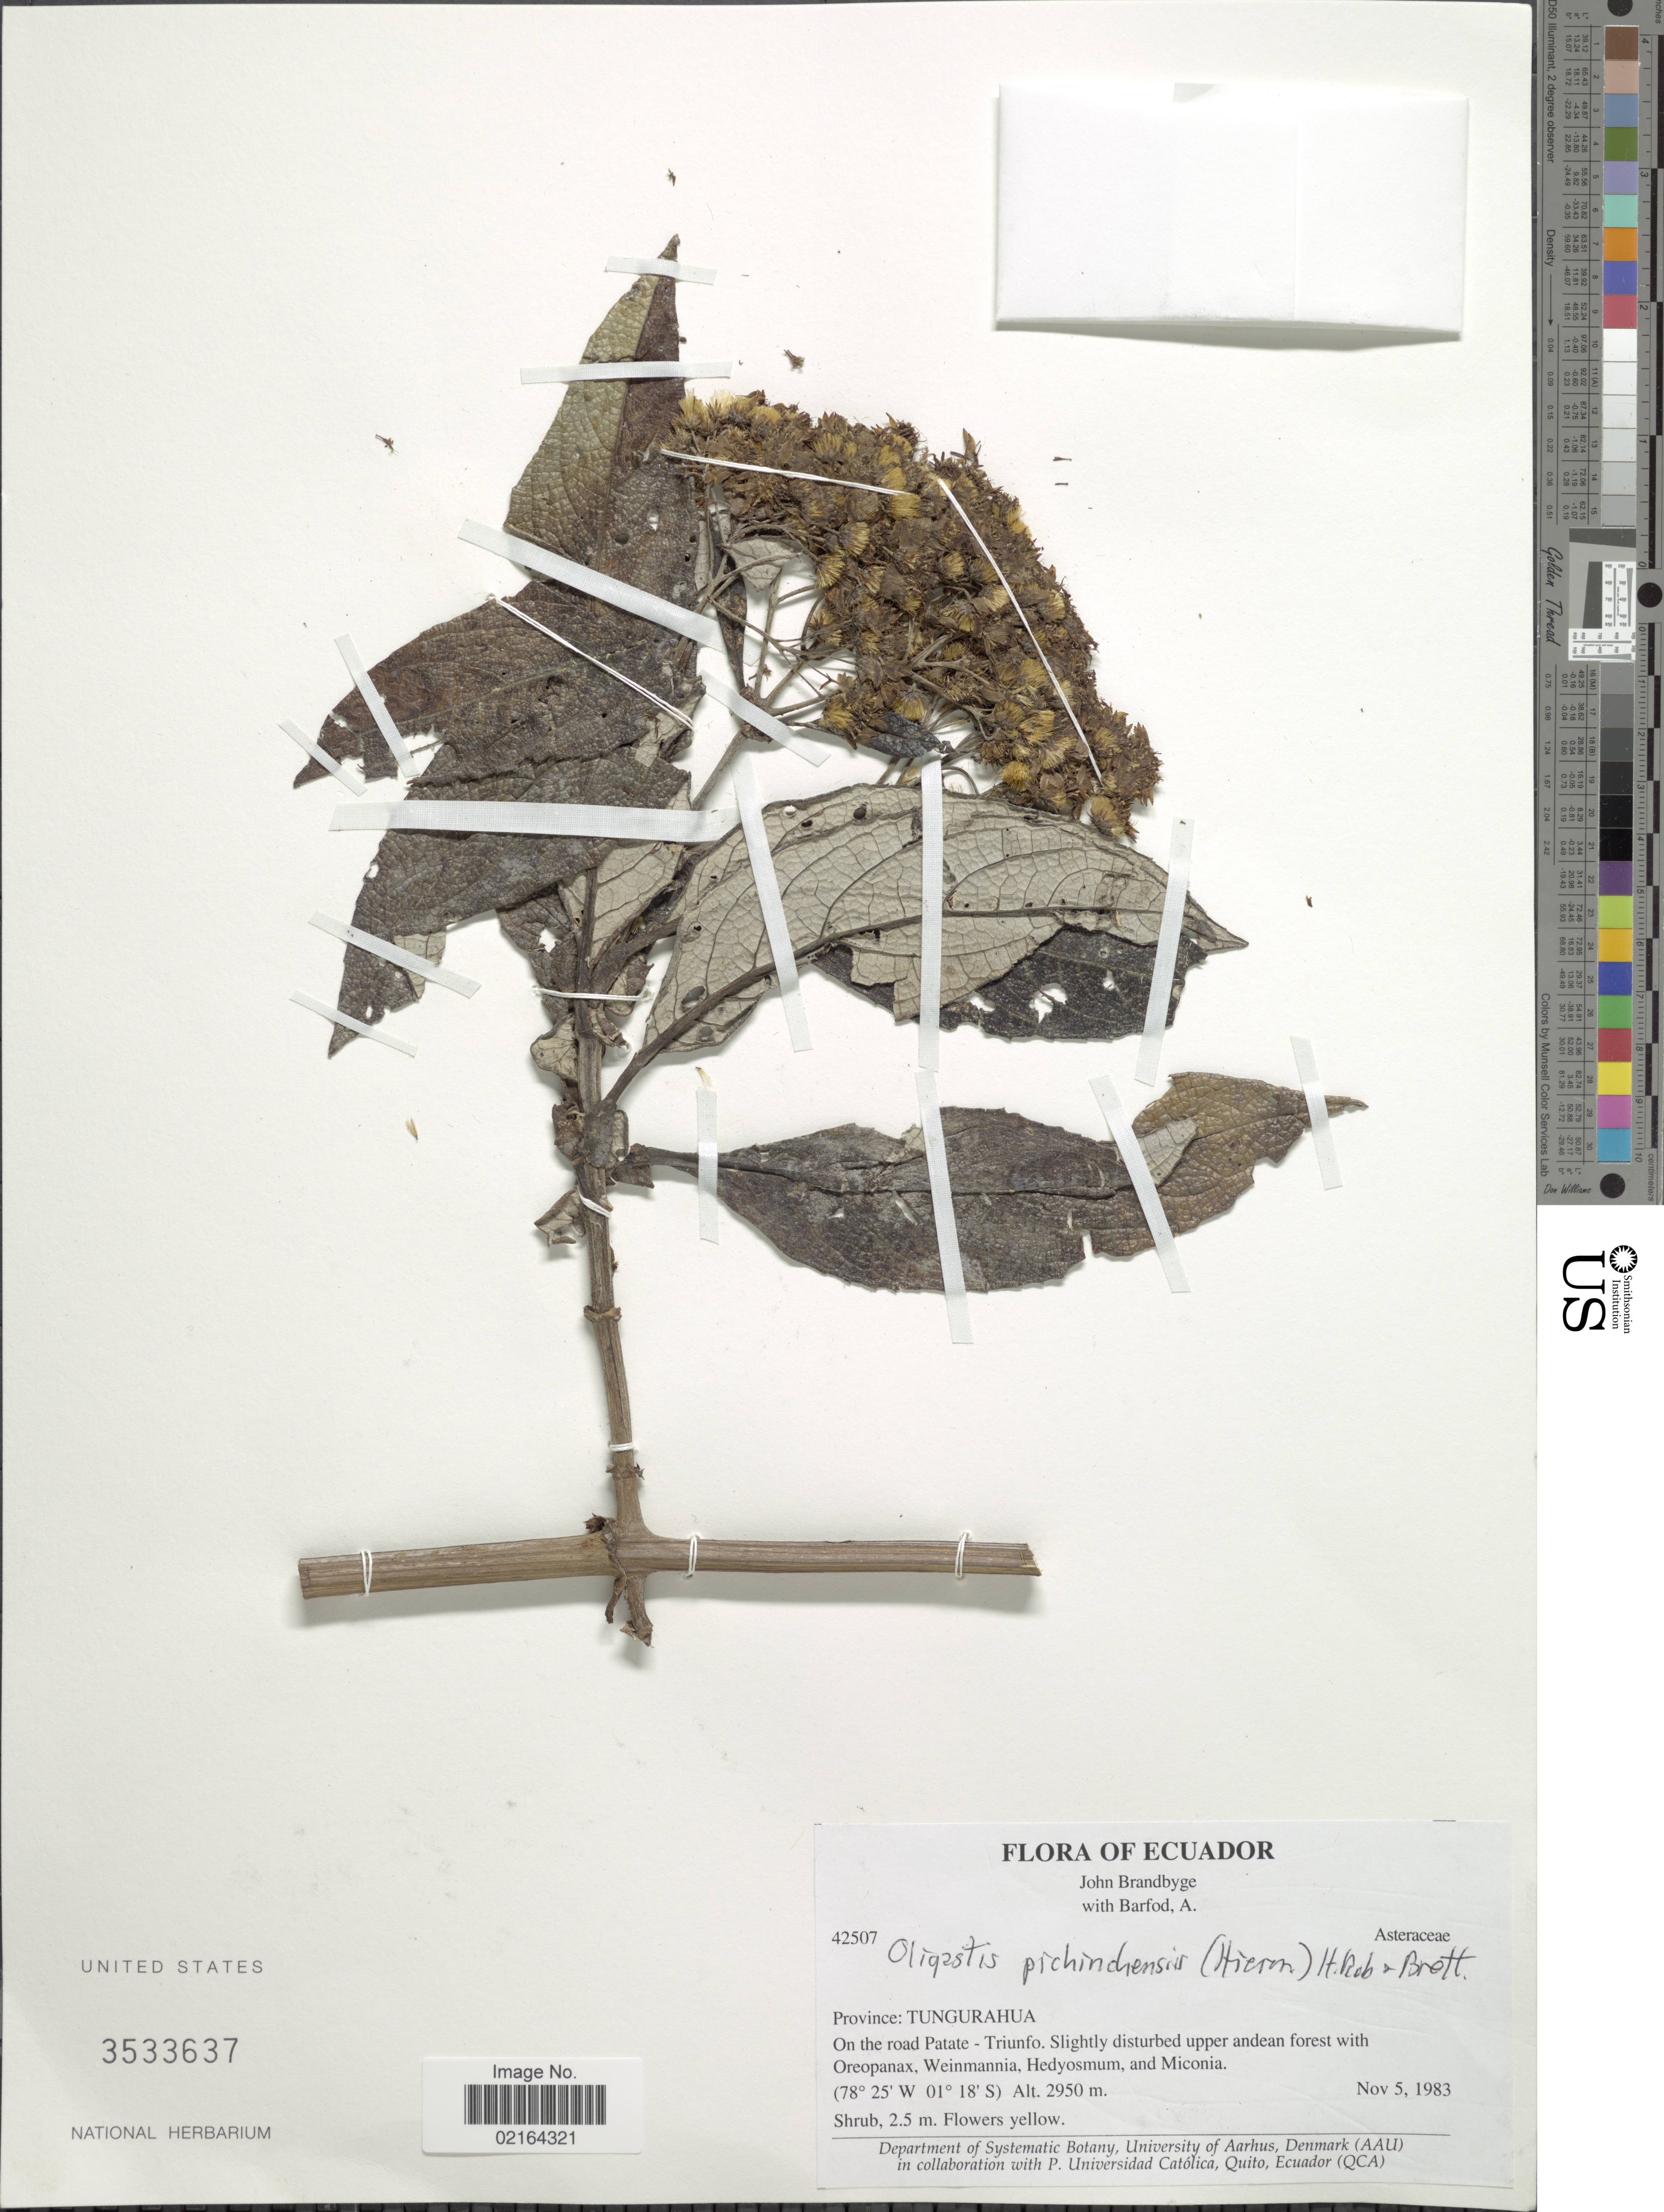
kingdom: Plantae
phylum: Tracheophyta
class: Magnoliopsida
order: Asterales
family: Asteraceae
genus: Sampera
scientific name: Sampera pichinichensis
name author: (Hieron.) V.A. Funk & H. Rob.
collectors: J. Brandbyge & A. Barfod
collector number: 42507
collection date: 1983-11-05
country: Ecuador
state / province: Tungurahua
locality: Province: Tungurahua, On the road Patate, Triunfo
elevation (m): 2950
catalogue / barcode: US 3533637